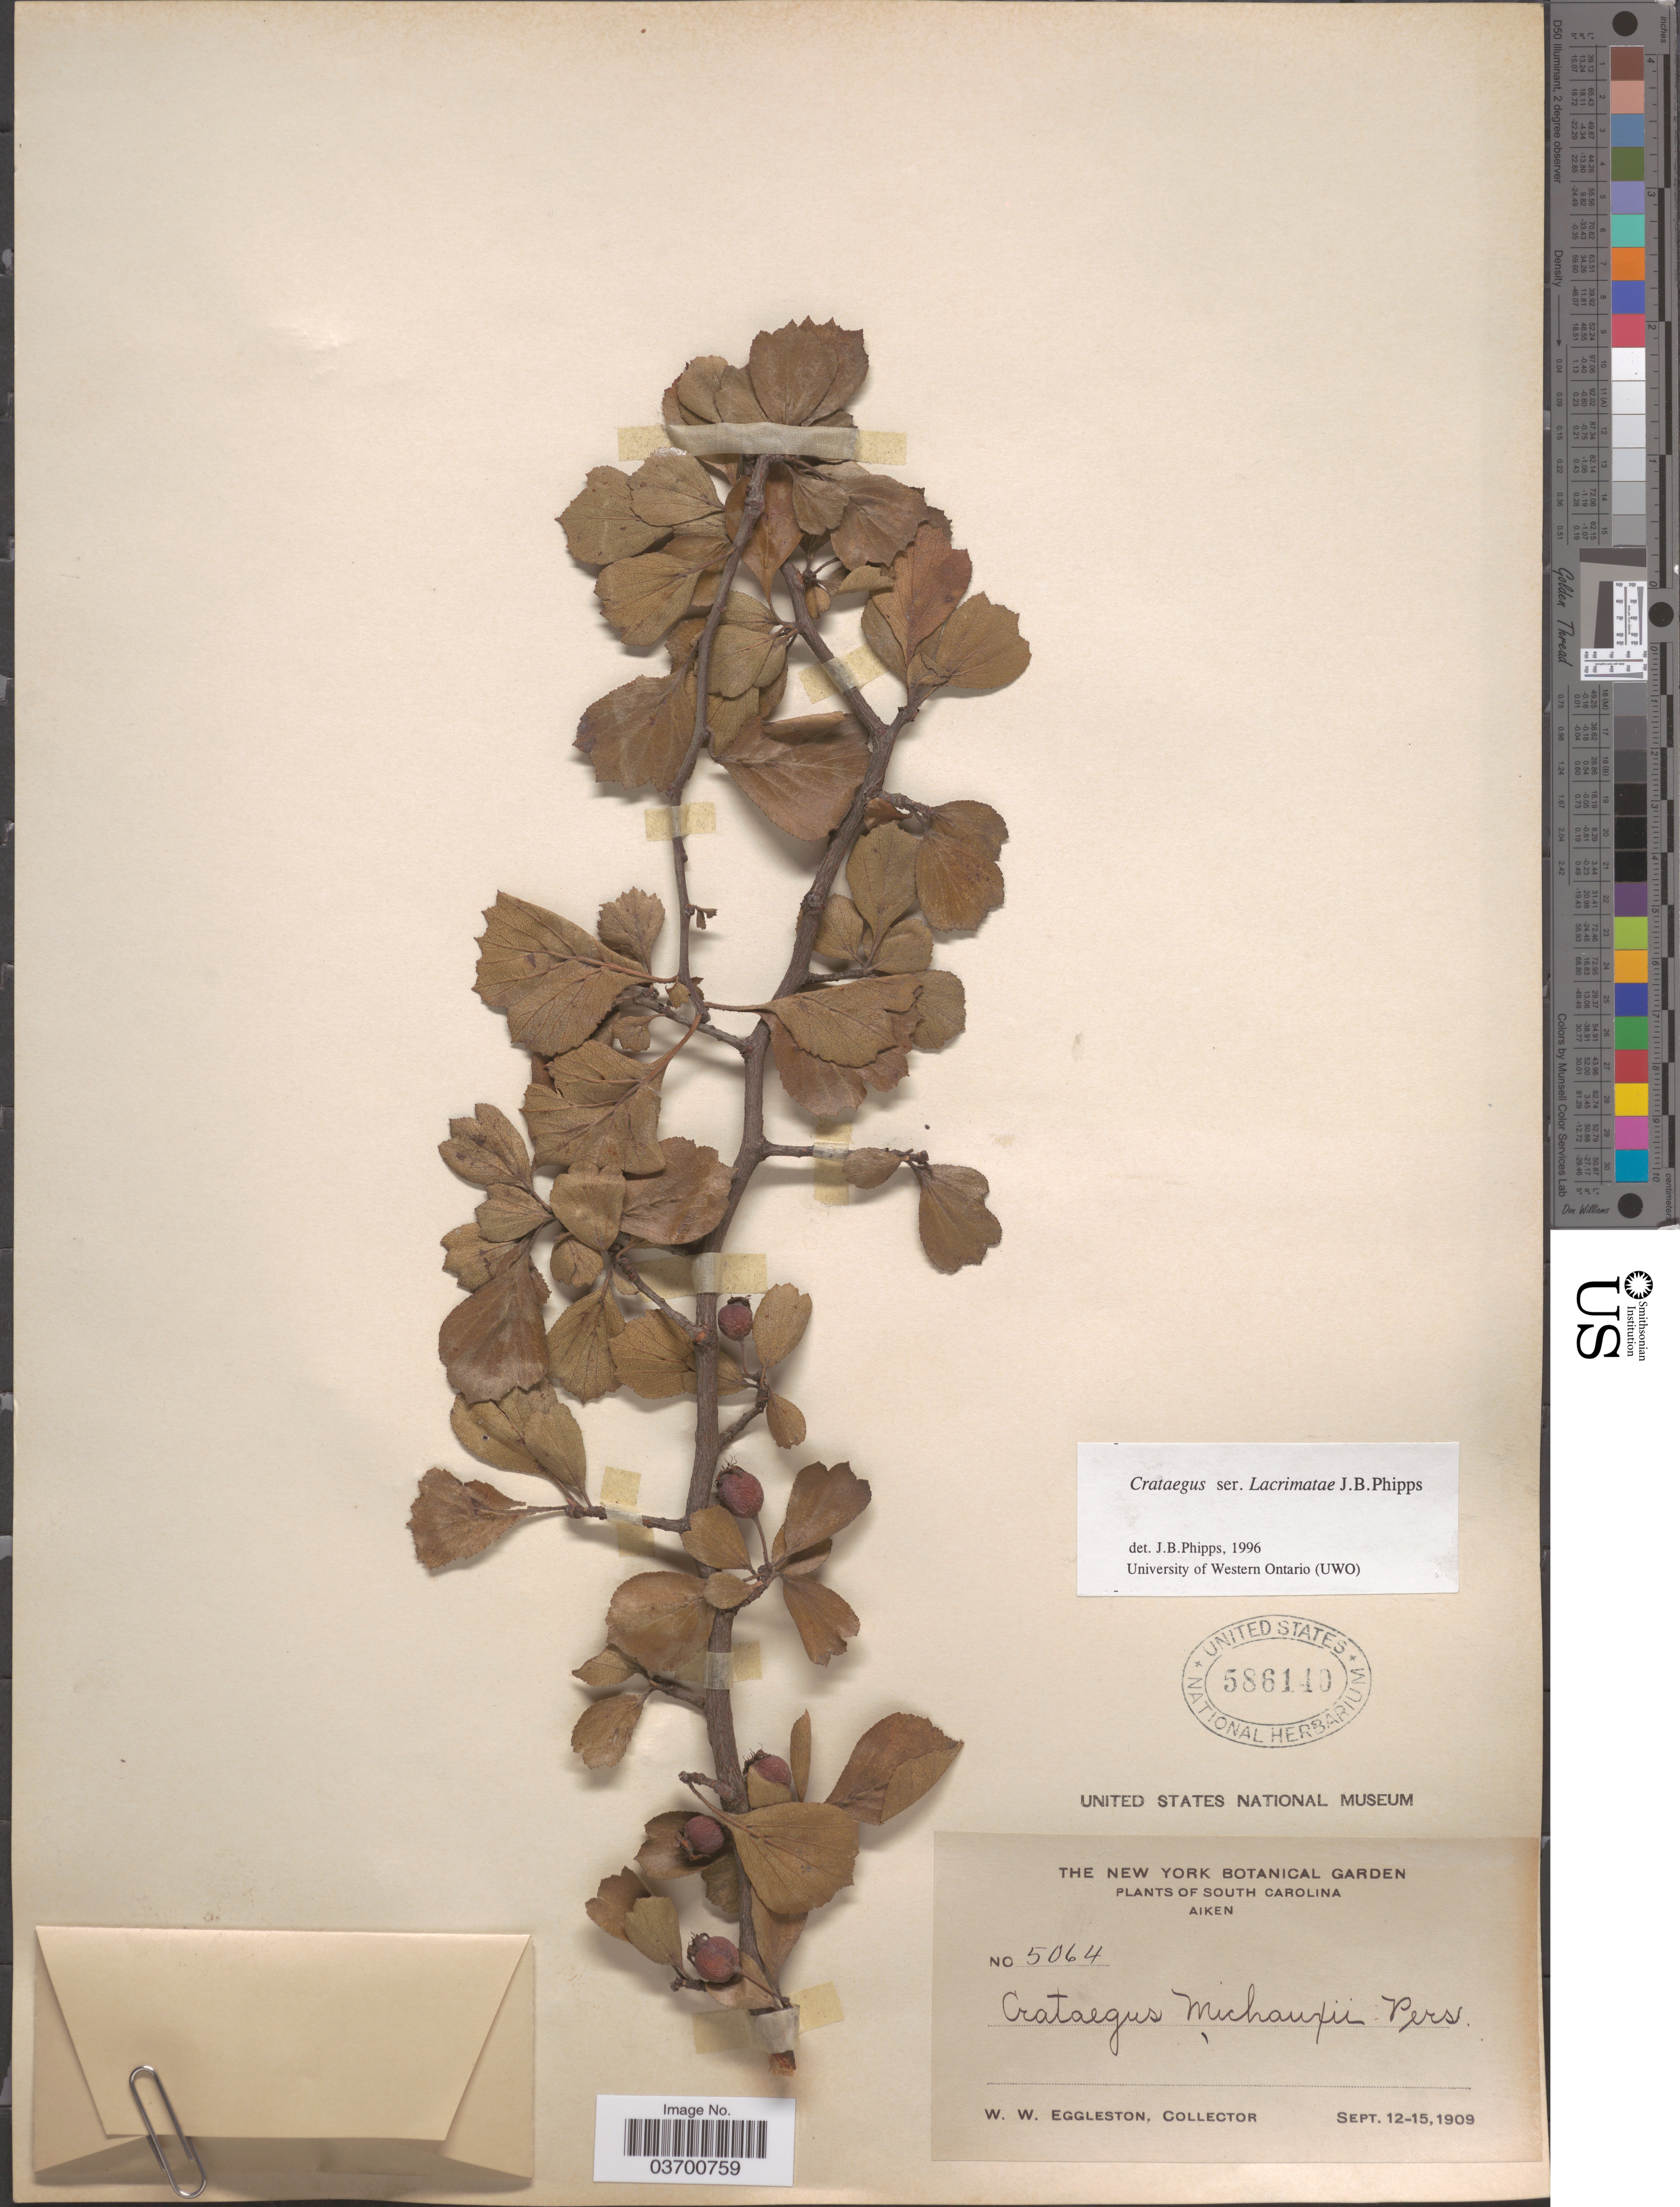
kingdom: Plantae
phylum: Tracheophyta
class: Magnoliopsida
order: Rosales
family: Rosaceae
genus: Crataegus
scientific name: Crataegus michauxii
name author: Pers.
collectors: W. W. Eggleston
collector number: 5064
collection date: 1909-09-12/1909-09-15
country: United States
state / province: South Carolina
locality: Aiken.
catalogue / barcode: US 586140